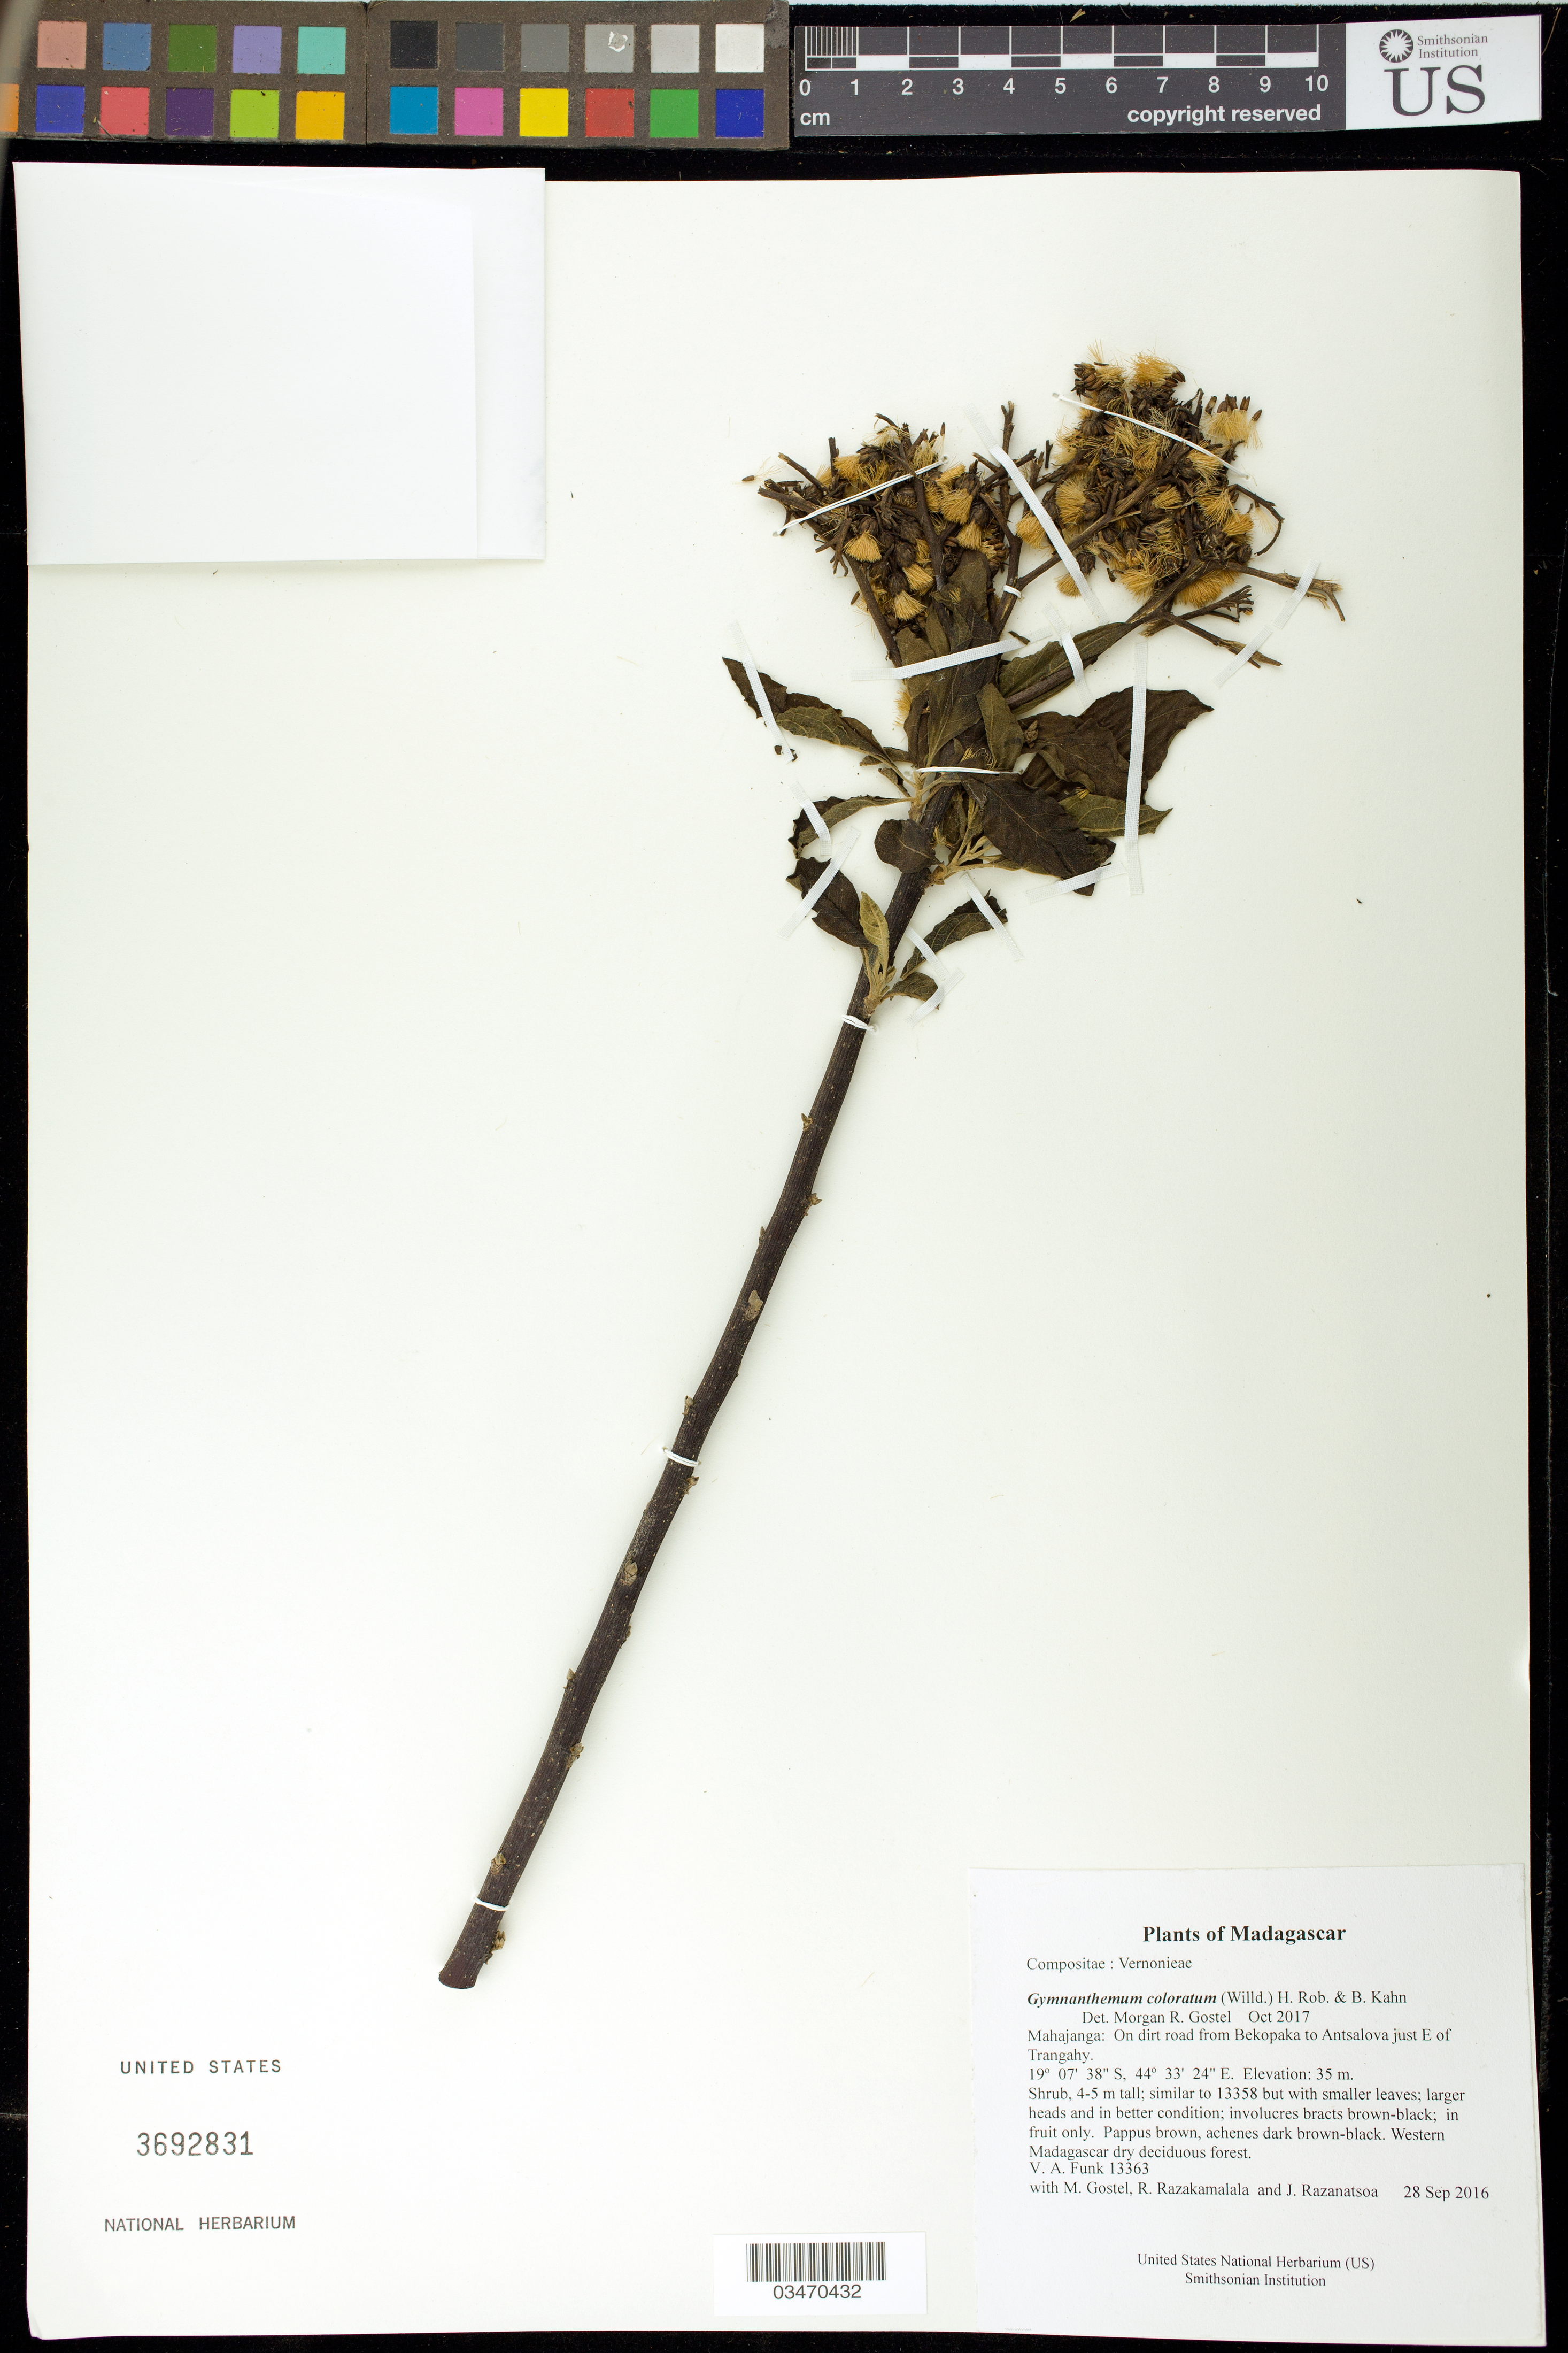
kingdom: Plantae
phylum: Tracheophyta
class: Magnoliopsida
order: Asterales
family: Asteraceae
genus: Gymnanthemum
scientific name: Gymnanthemum coloratum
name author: (Willd.) H. Rob. & B. Kahn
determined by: Gostel, M. R.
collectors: M. R. Gostel, R. Razakamalala & J. Razanatsoa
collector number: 13363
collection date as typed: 28 Sep 2016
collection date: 2016-09-28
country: Madagascar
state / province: Melaky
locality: On dirt road from Bekopaka to Antsalova just E of Trangahy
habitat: Western Madagascar dry deciduous forest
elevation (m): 35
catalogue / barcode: US 3692831